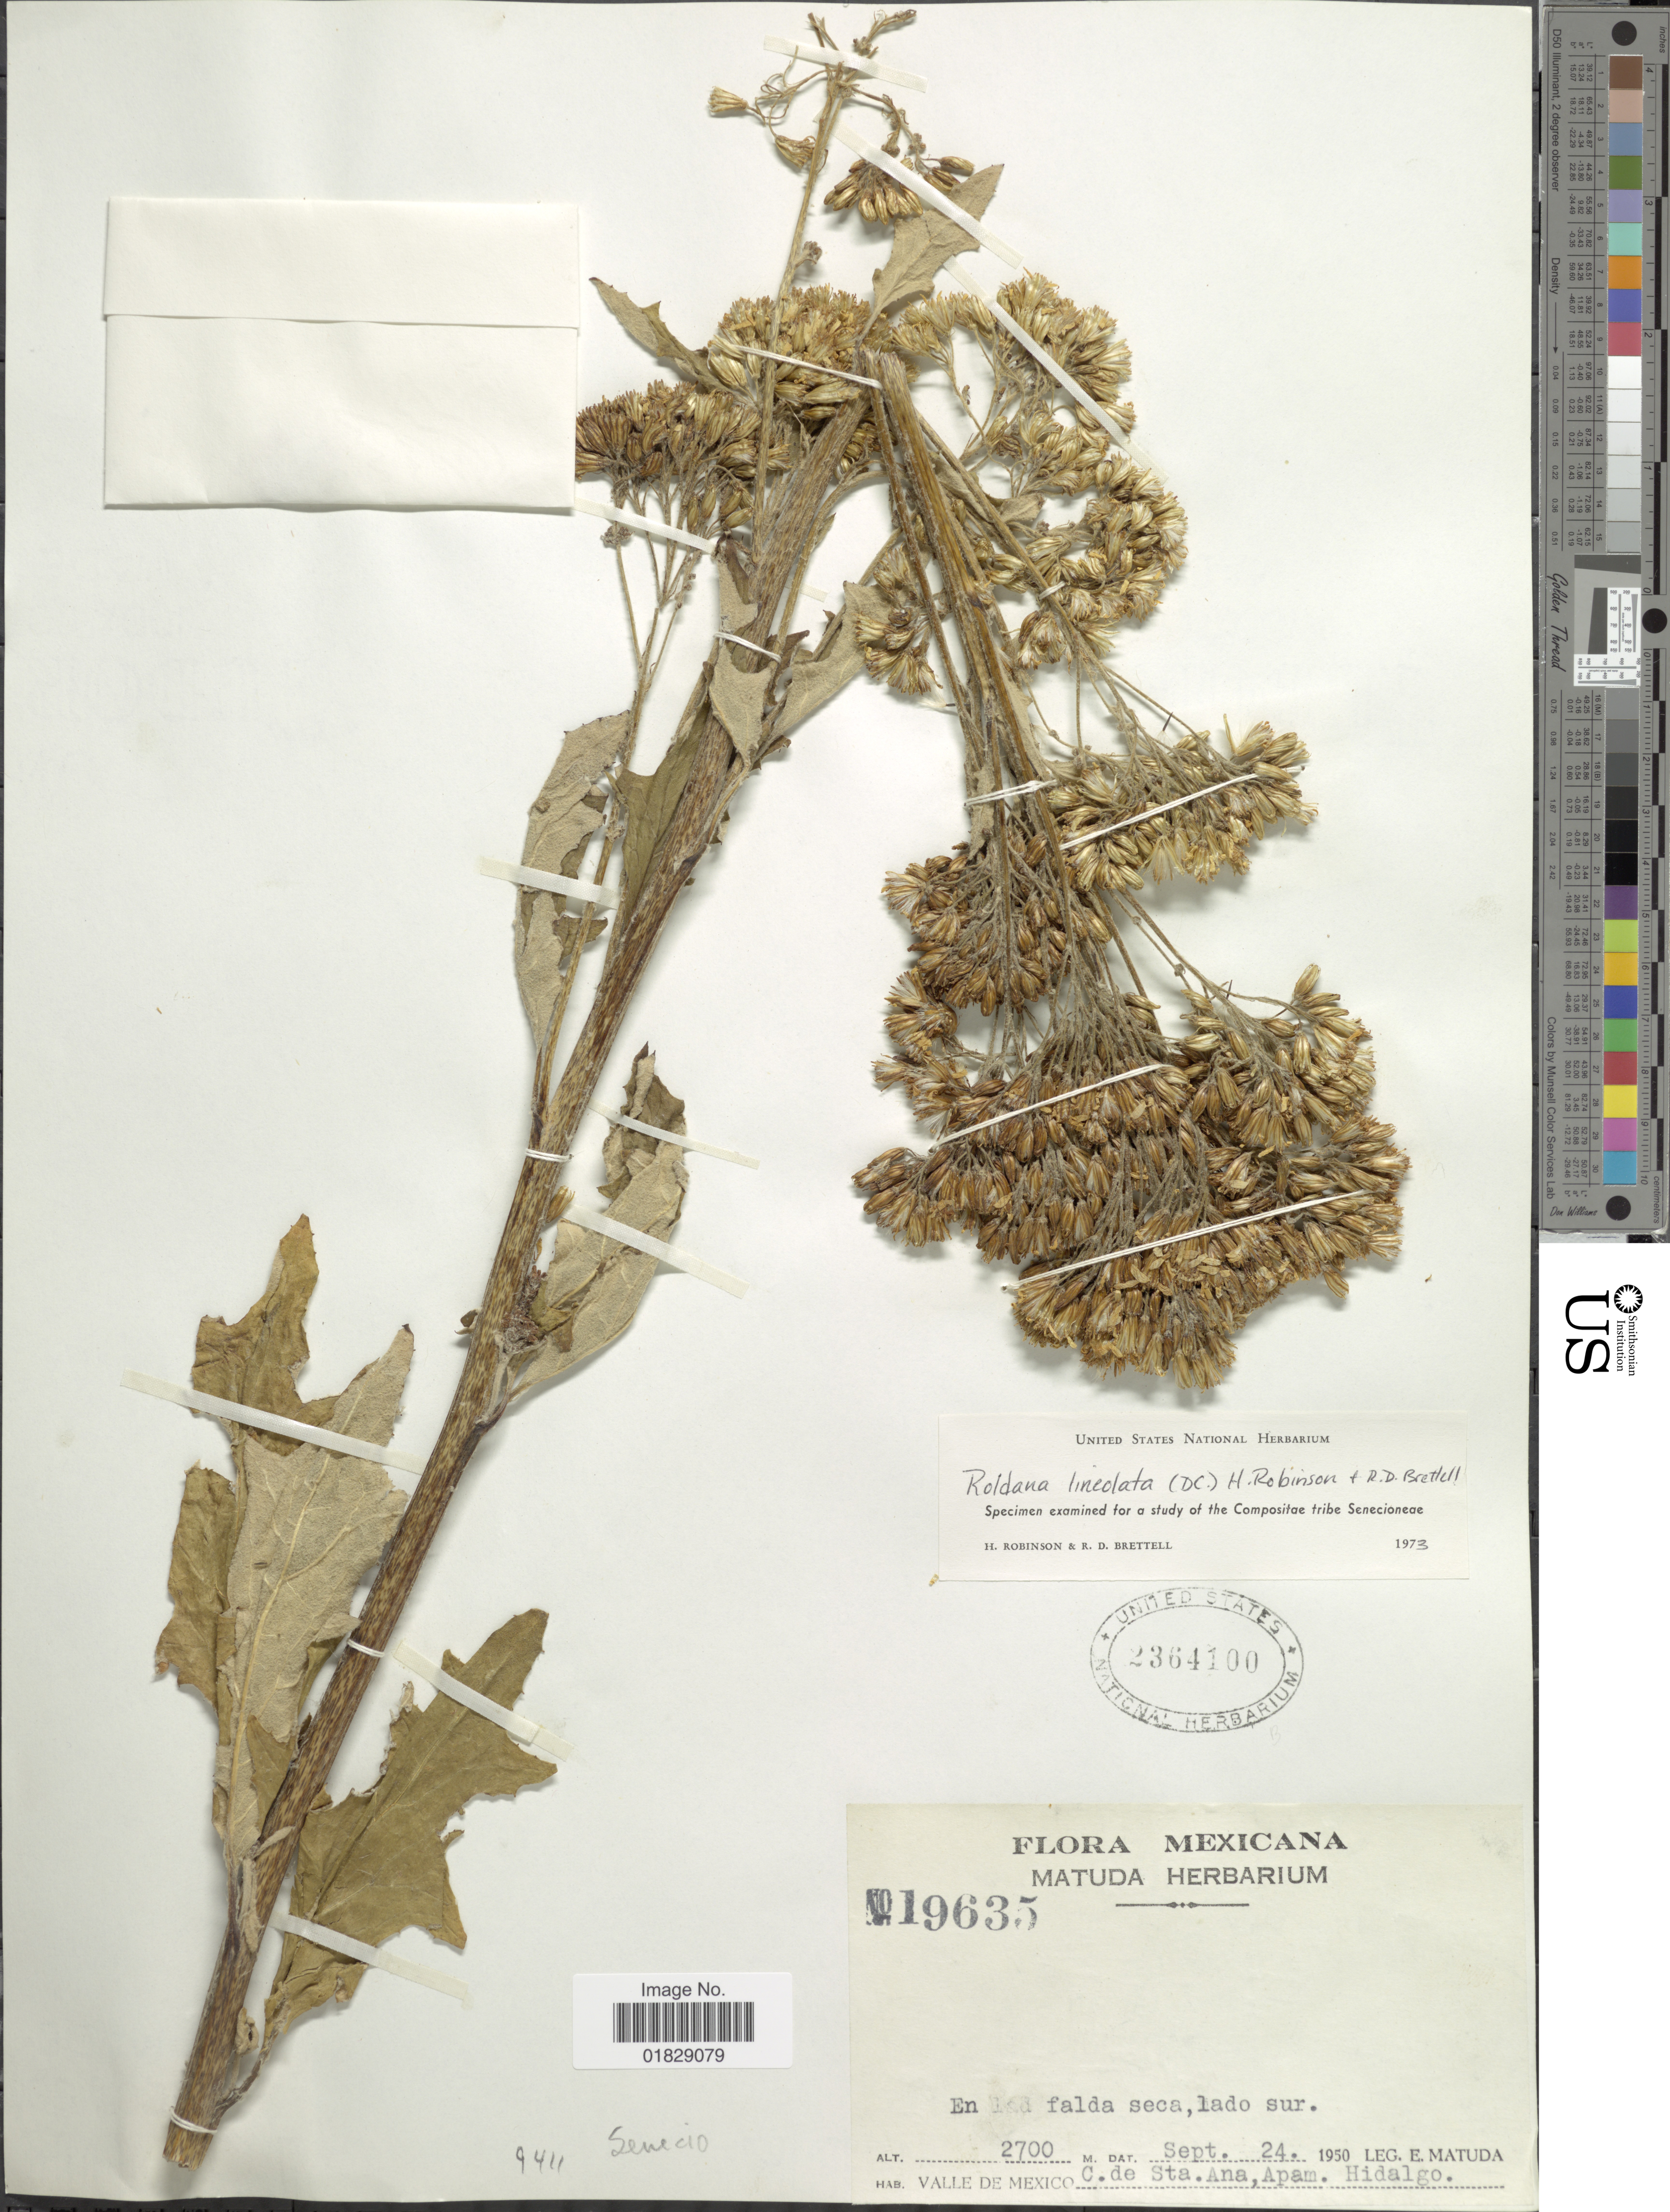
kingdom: Plantae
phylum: Tracheophyta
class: Magnoliopsida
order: Asterales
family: Asteraceae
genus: Roldana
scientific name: Roldana sinuata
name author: B.L. Turner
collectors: E. Matuda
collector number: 19635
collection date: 1950-09-24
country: Mexico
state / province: Hidalgo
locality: Valle de Mexico. C. de Sta. Ana, Apam.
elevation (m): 2700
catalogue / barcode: US 2364100